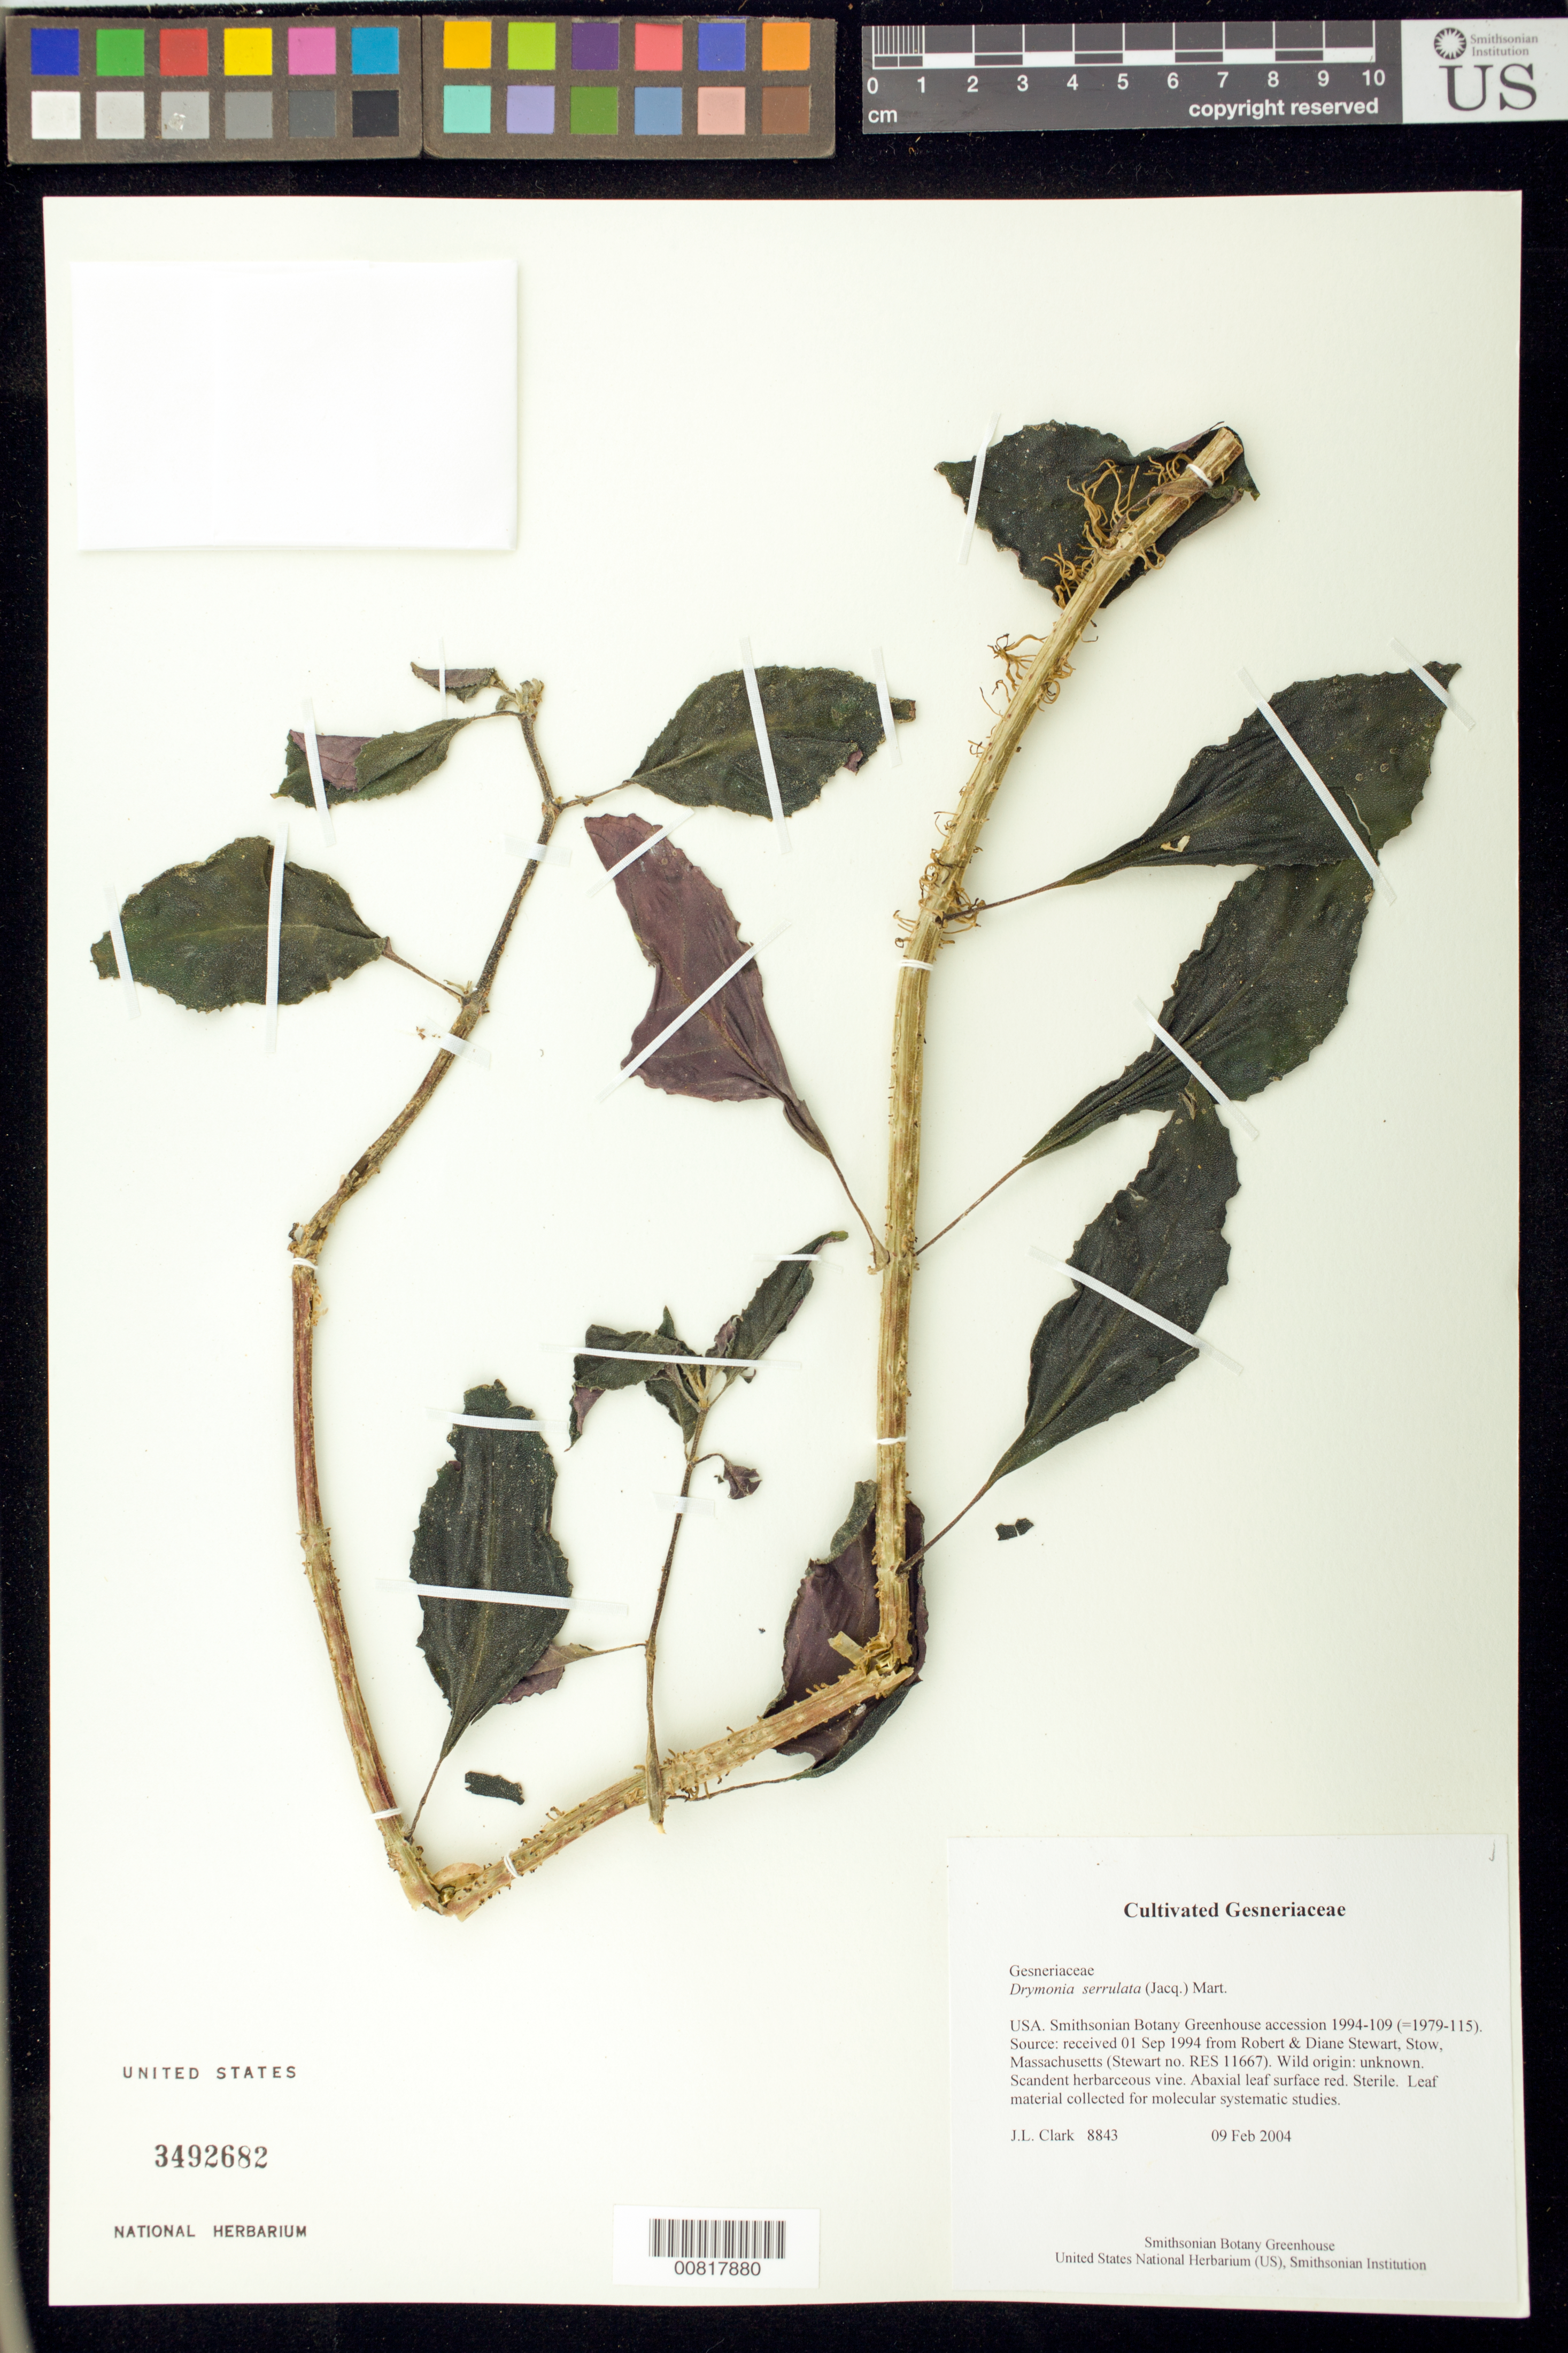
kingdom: Plantae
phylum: Tracheophyta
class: Magnoliopsida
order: Lamiales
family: Gesneriaceae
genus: Drymonia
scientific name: Drymonia serrulata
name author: (Jacq.) Mart.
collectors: J. L. Clark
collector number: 8843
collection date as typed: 09 Feb 2004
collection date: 2004-02-09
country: United States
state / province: District of Columbia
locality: Botany Research Greenhouses, Smithsonian Institution, Washington, DC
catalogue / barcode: US 3492682